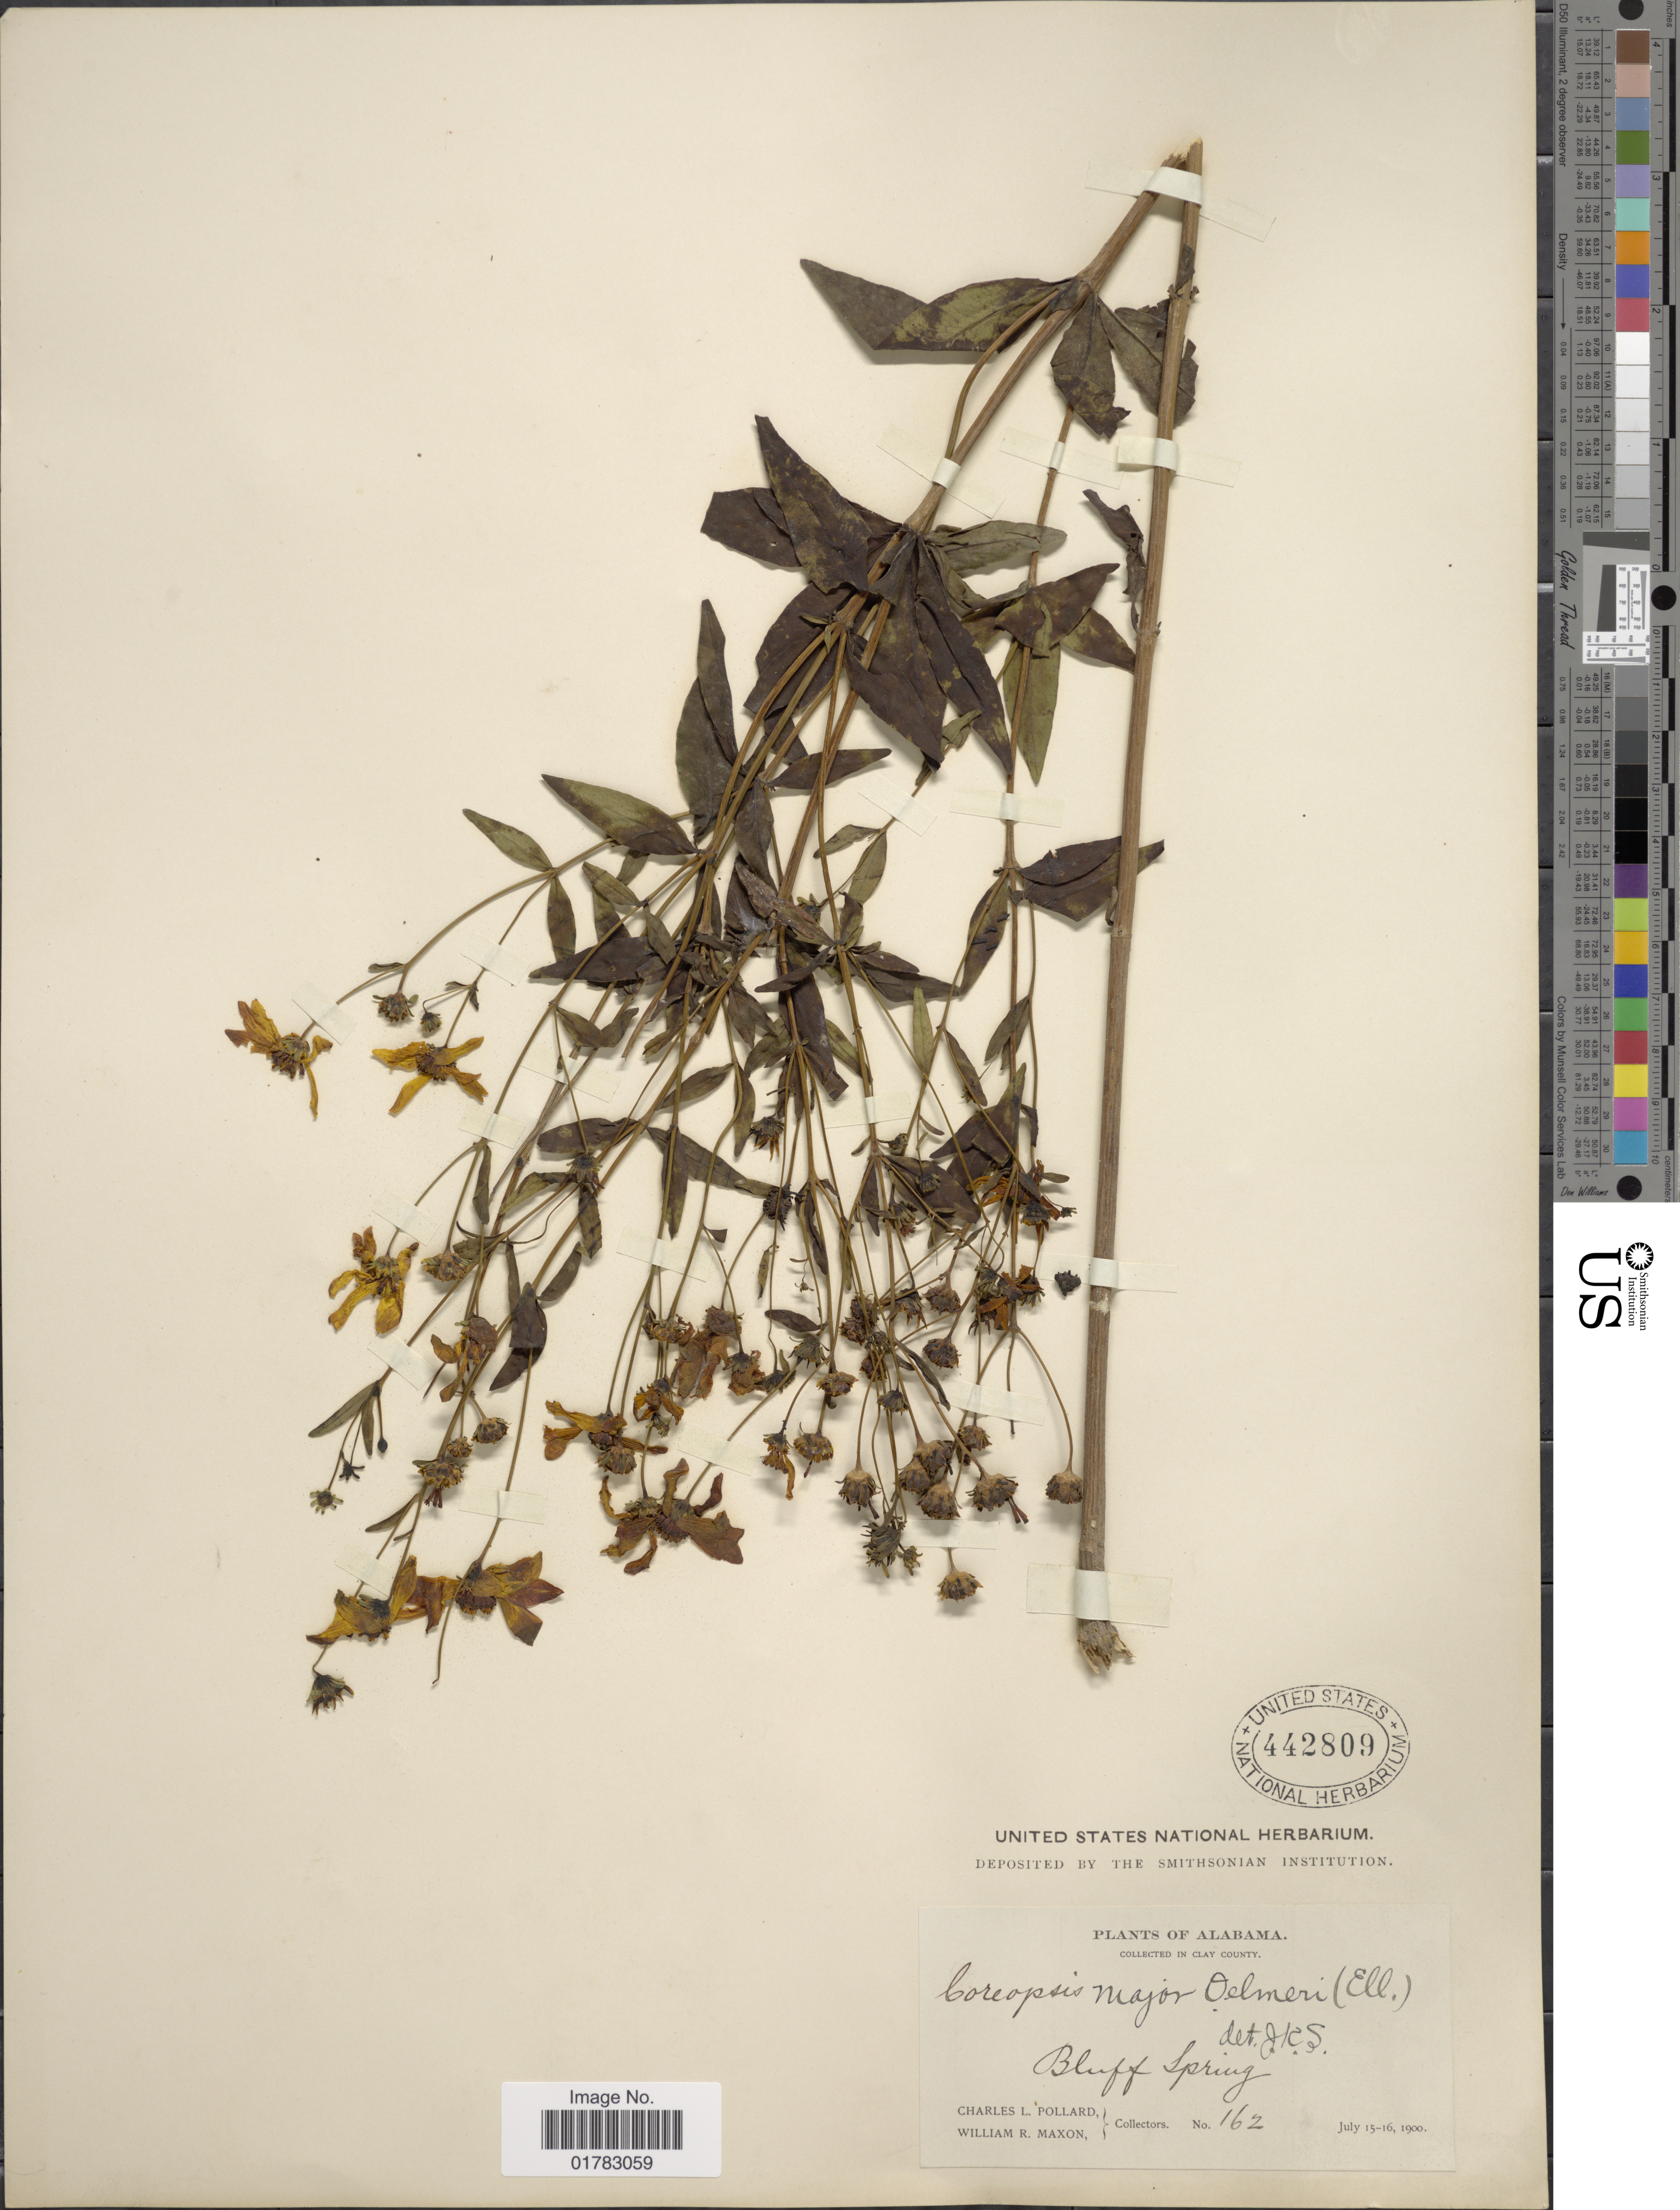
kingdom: Plantae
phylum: Tracheophyta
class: Magnoliopsida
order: Asterales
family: Asteraceae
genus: Coreopsis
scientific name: Coreopsis major var. stellata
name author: (Nutt.) Torr. & A. Gray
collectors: C. L. Pollard & W. R. Maxon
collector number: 162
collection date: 1900-07-15/1900-07-16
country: United States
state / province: Alabama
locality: ClayCounty, Bluff Spring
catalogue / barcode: US 442809